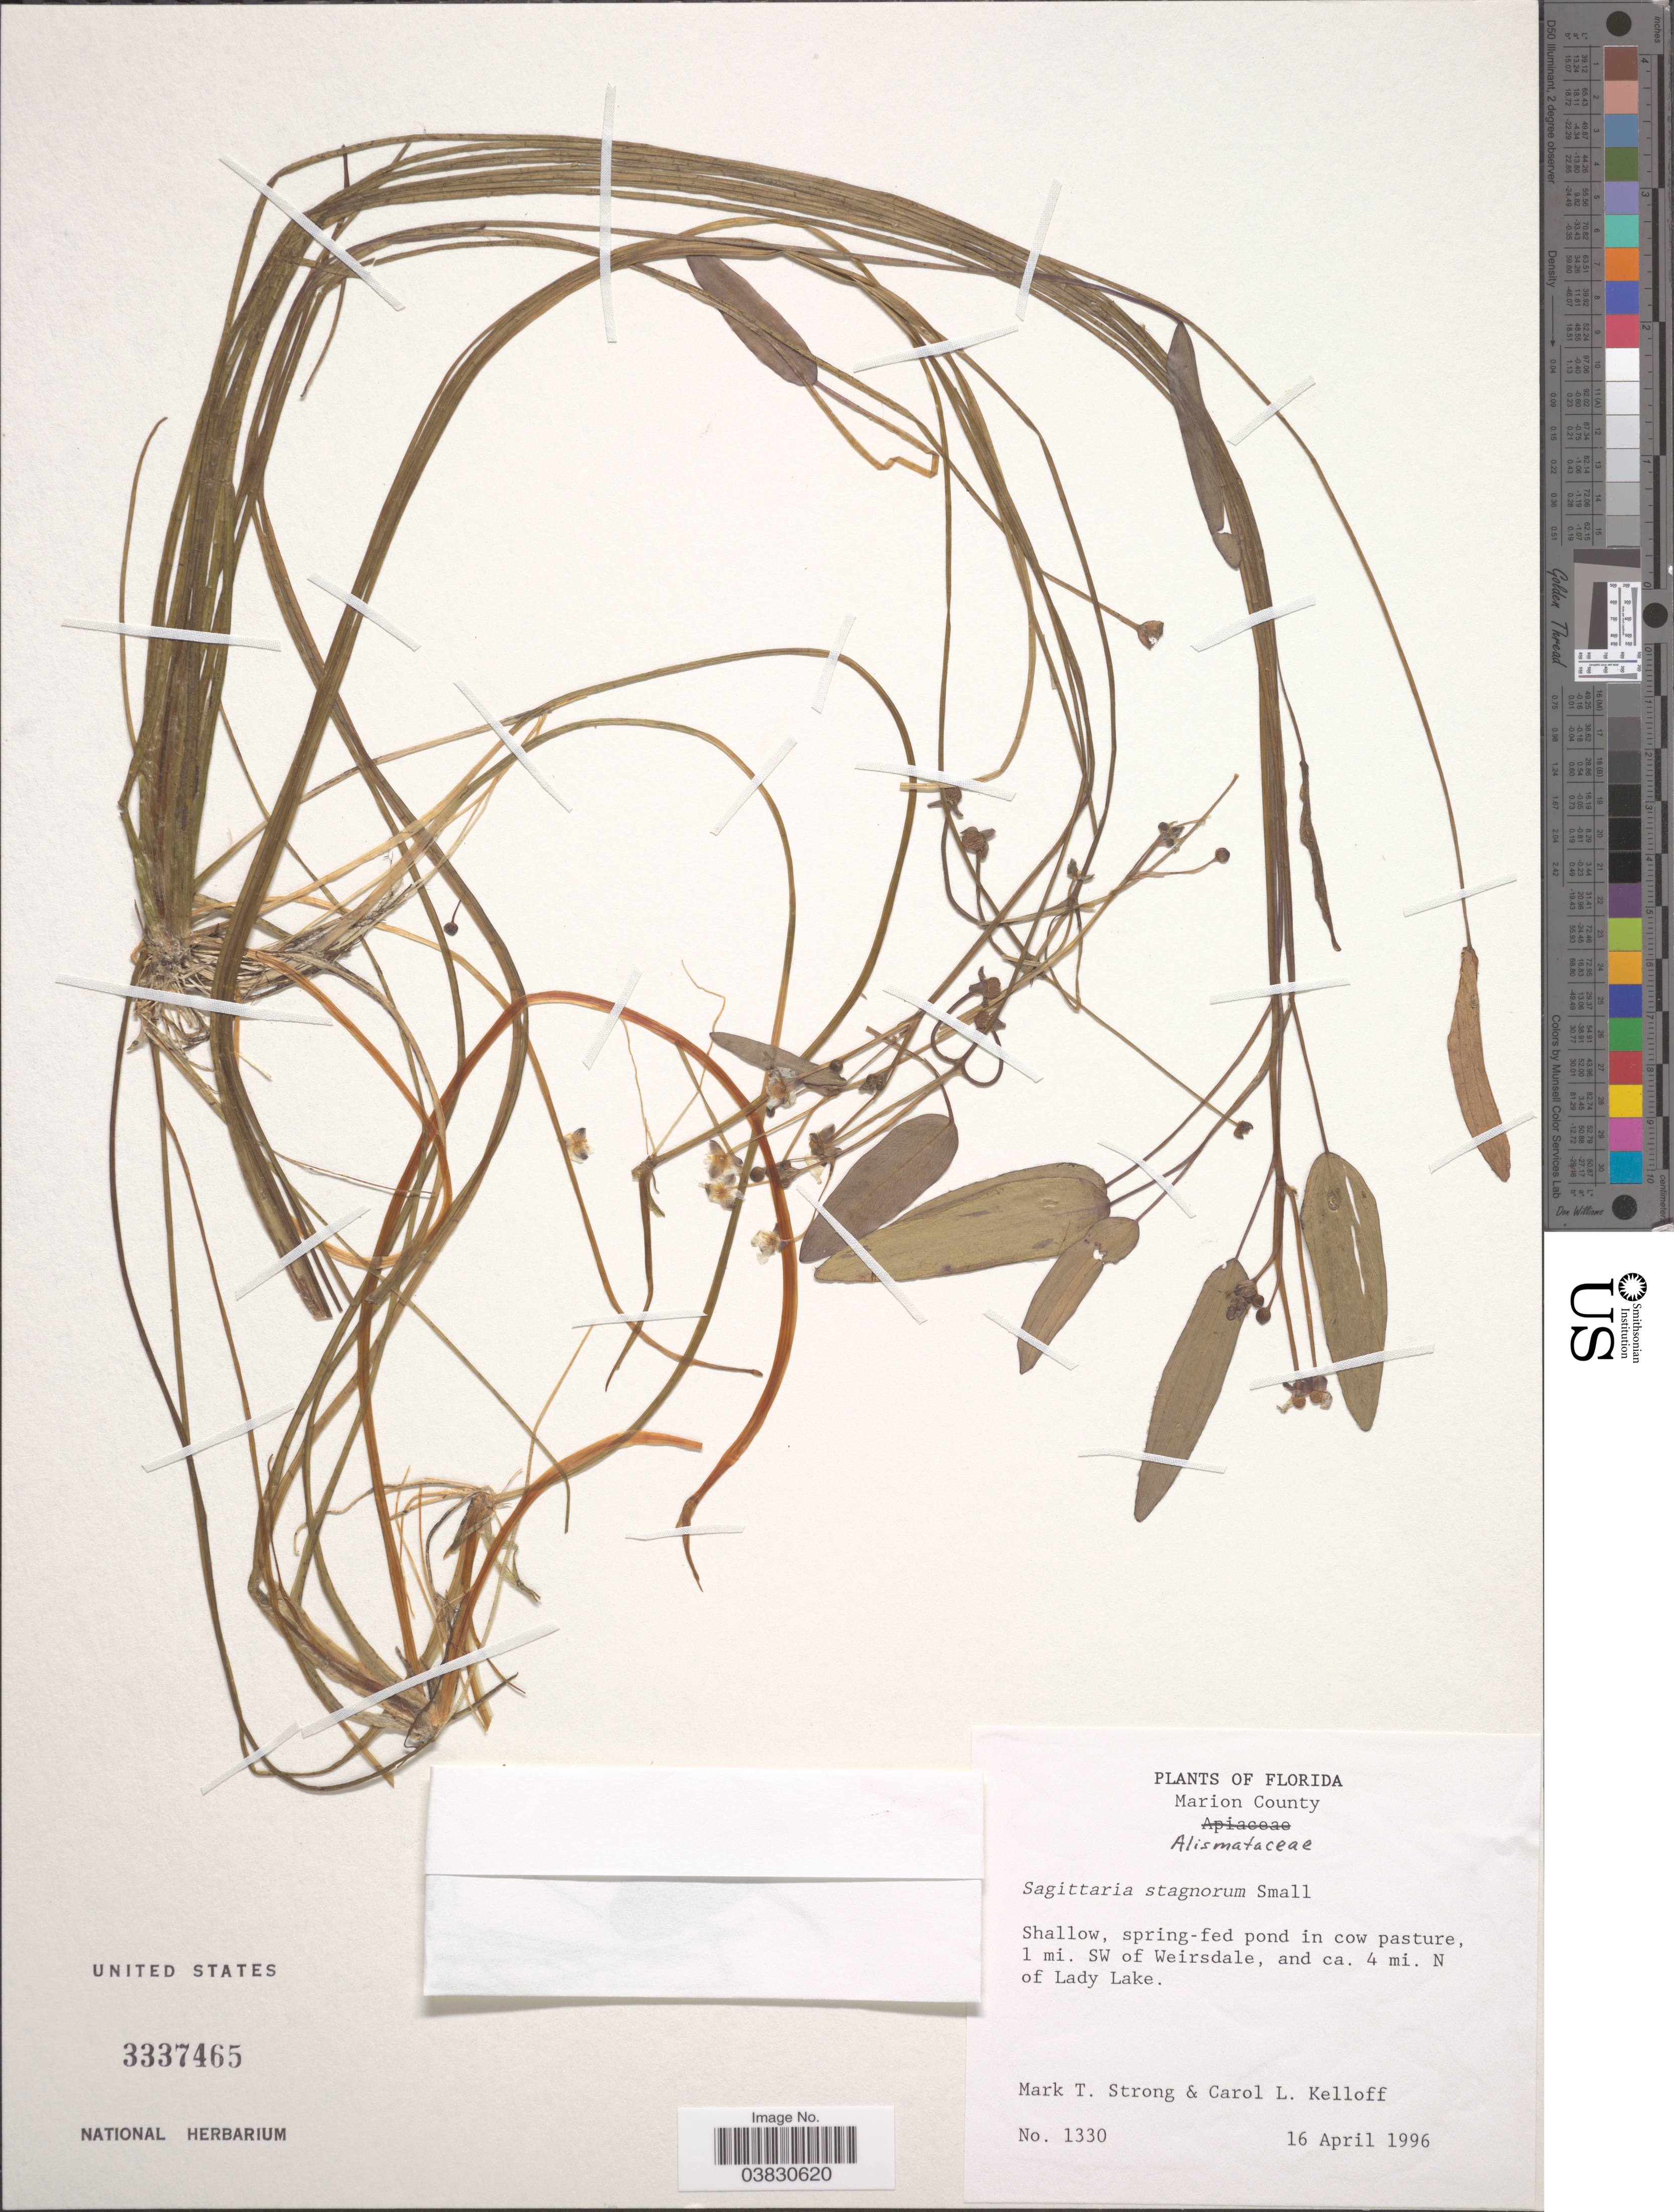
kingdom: Plantae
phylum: Tracheophyta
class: Liliopsida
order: Alismatales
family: Alismataceae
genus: Sagittaria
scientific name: Sagittaria stagnorum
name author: Small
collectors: M. T. Strong & C. L. Kelloff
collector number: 1330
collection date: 1966-04-16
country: United States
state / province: Florida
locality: Marion County. Shallow, spring-fed pond in cow pasture, 1 mi. SW of Weirsdale, and ca. 4 mi. N of Lady Lake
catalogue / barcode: US 3337465